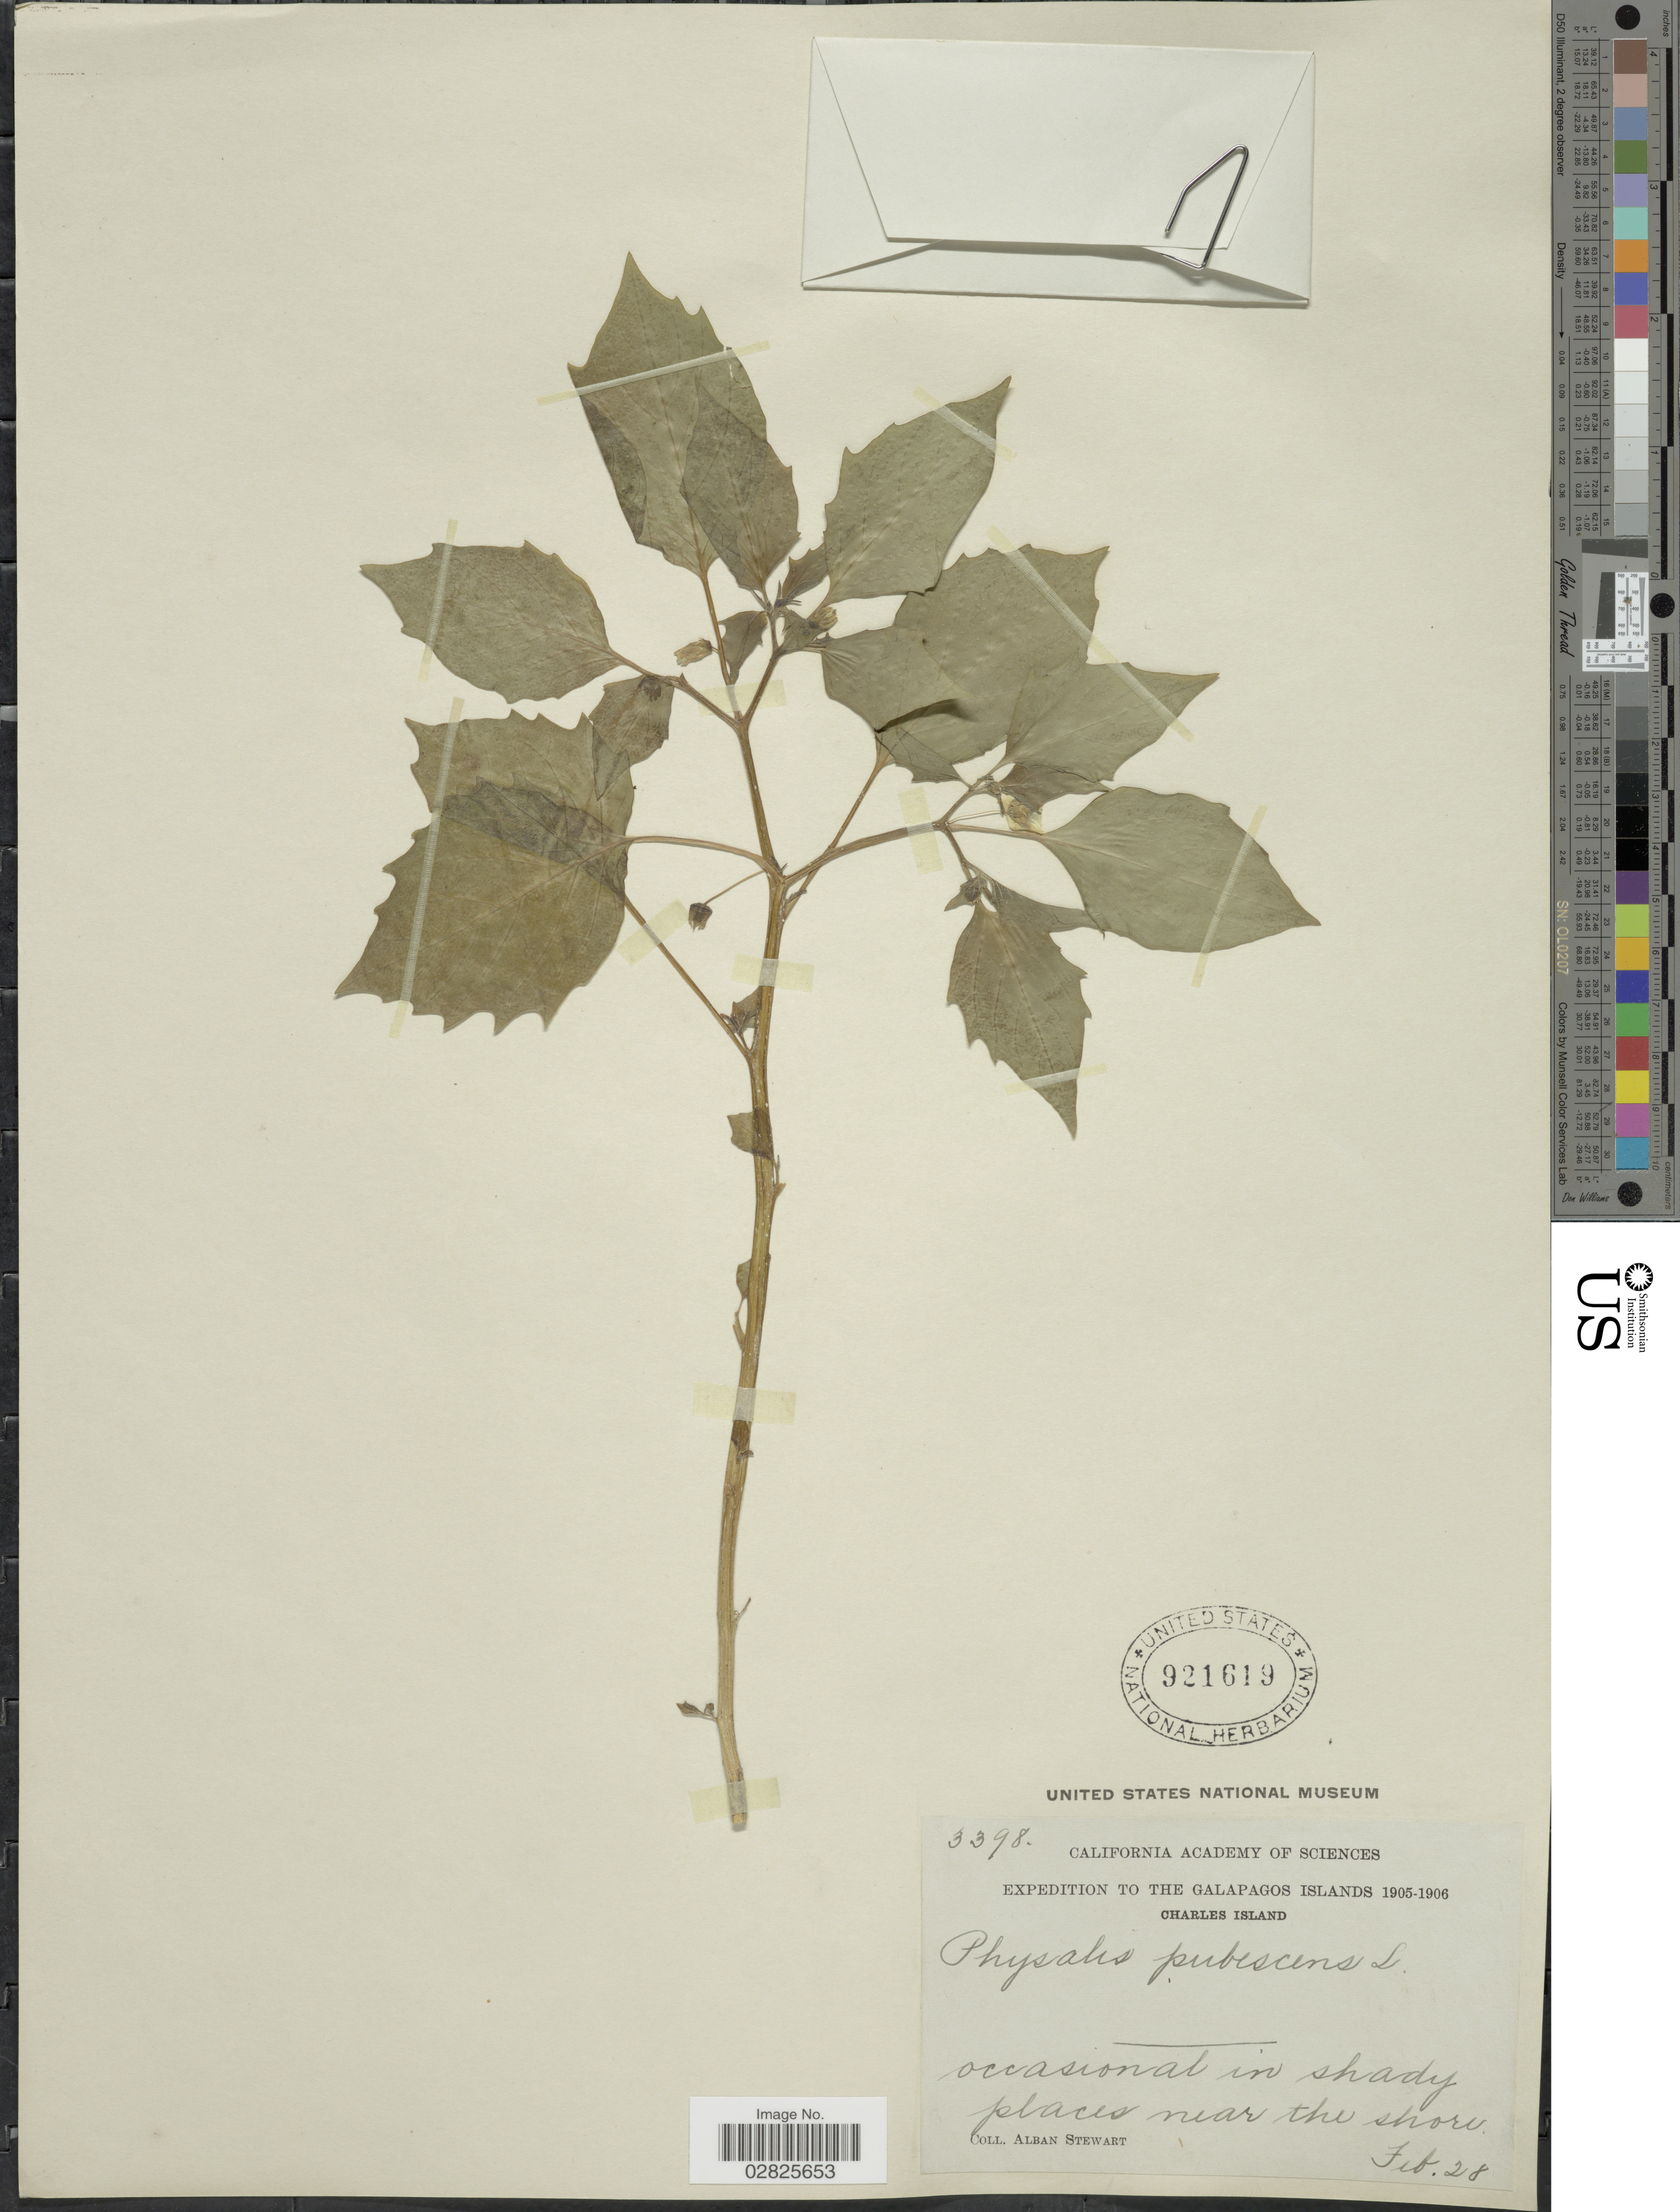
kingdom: Plantae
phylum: Tracheophyta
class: Magnoliopsida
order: Solanales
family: Solanaceae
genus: Physalis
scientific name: Physalis pubescens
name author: L.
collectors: A. Stewart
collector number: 3398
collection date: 1905-02-28/1906-02-28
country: Ecuador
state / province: Colón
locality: Galapagos Islands. Charles Island.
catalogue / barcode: US 921619